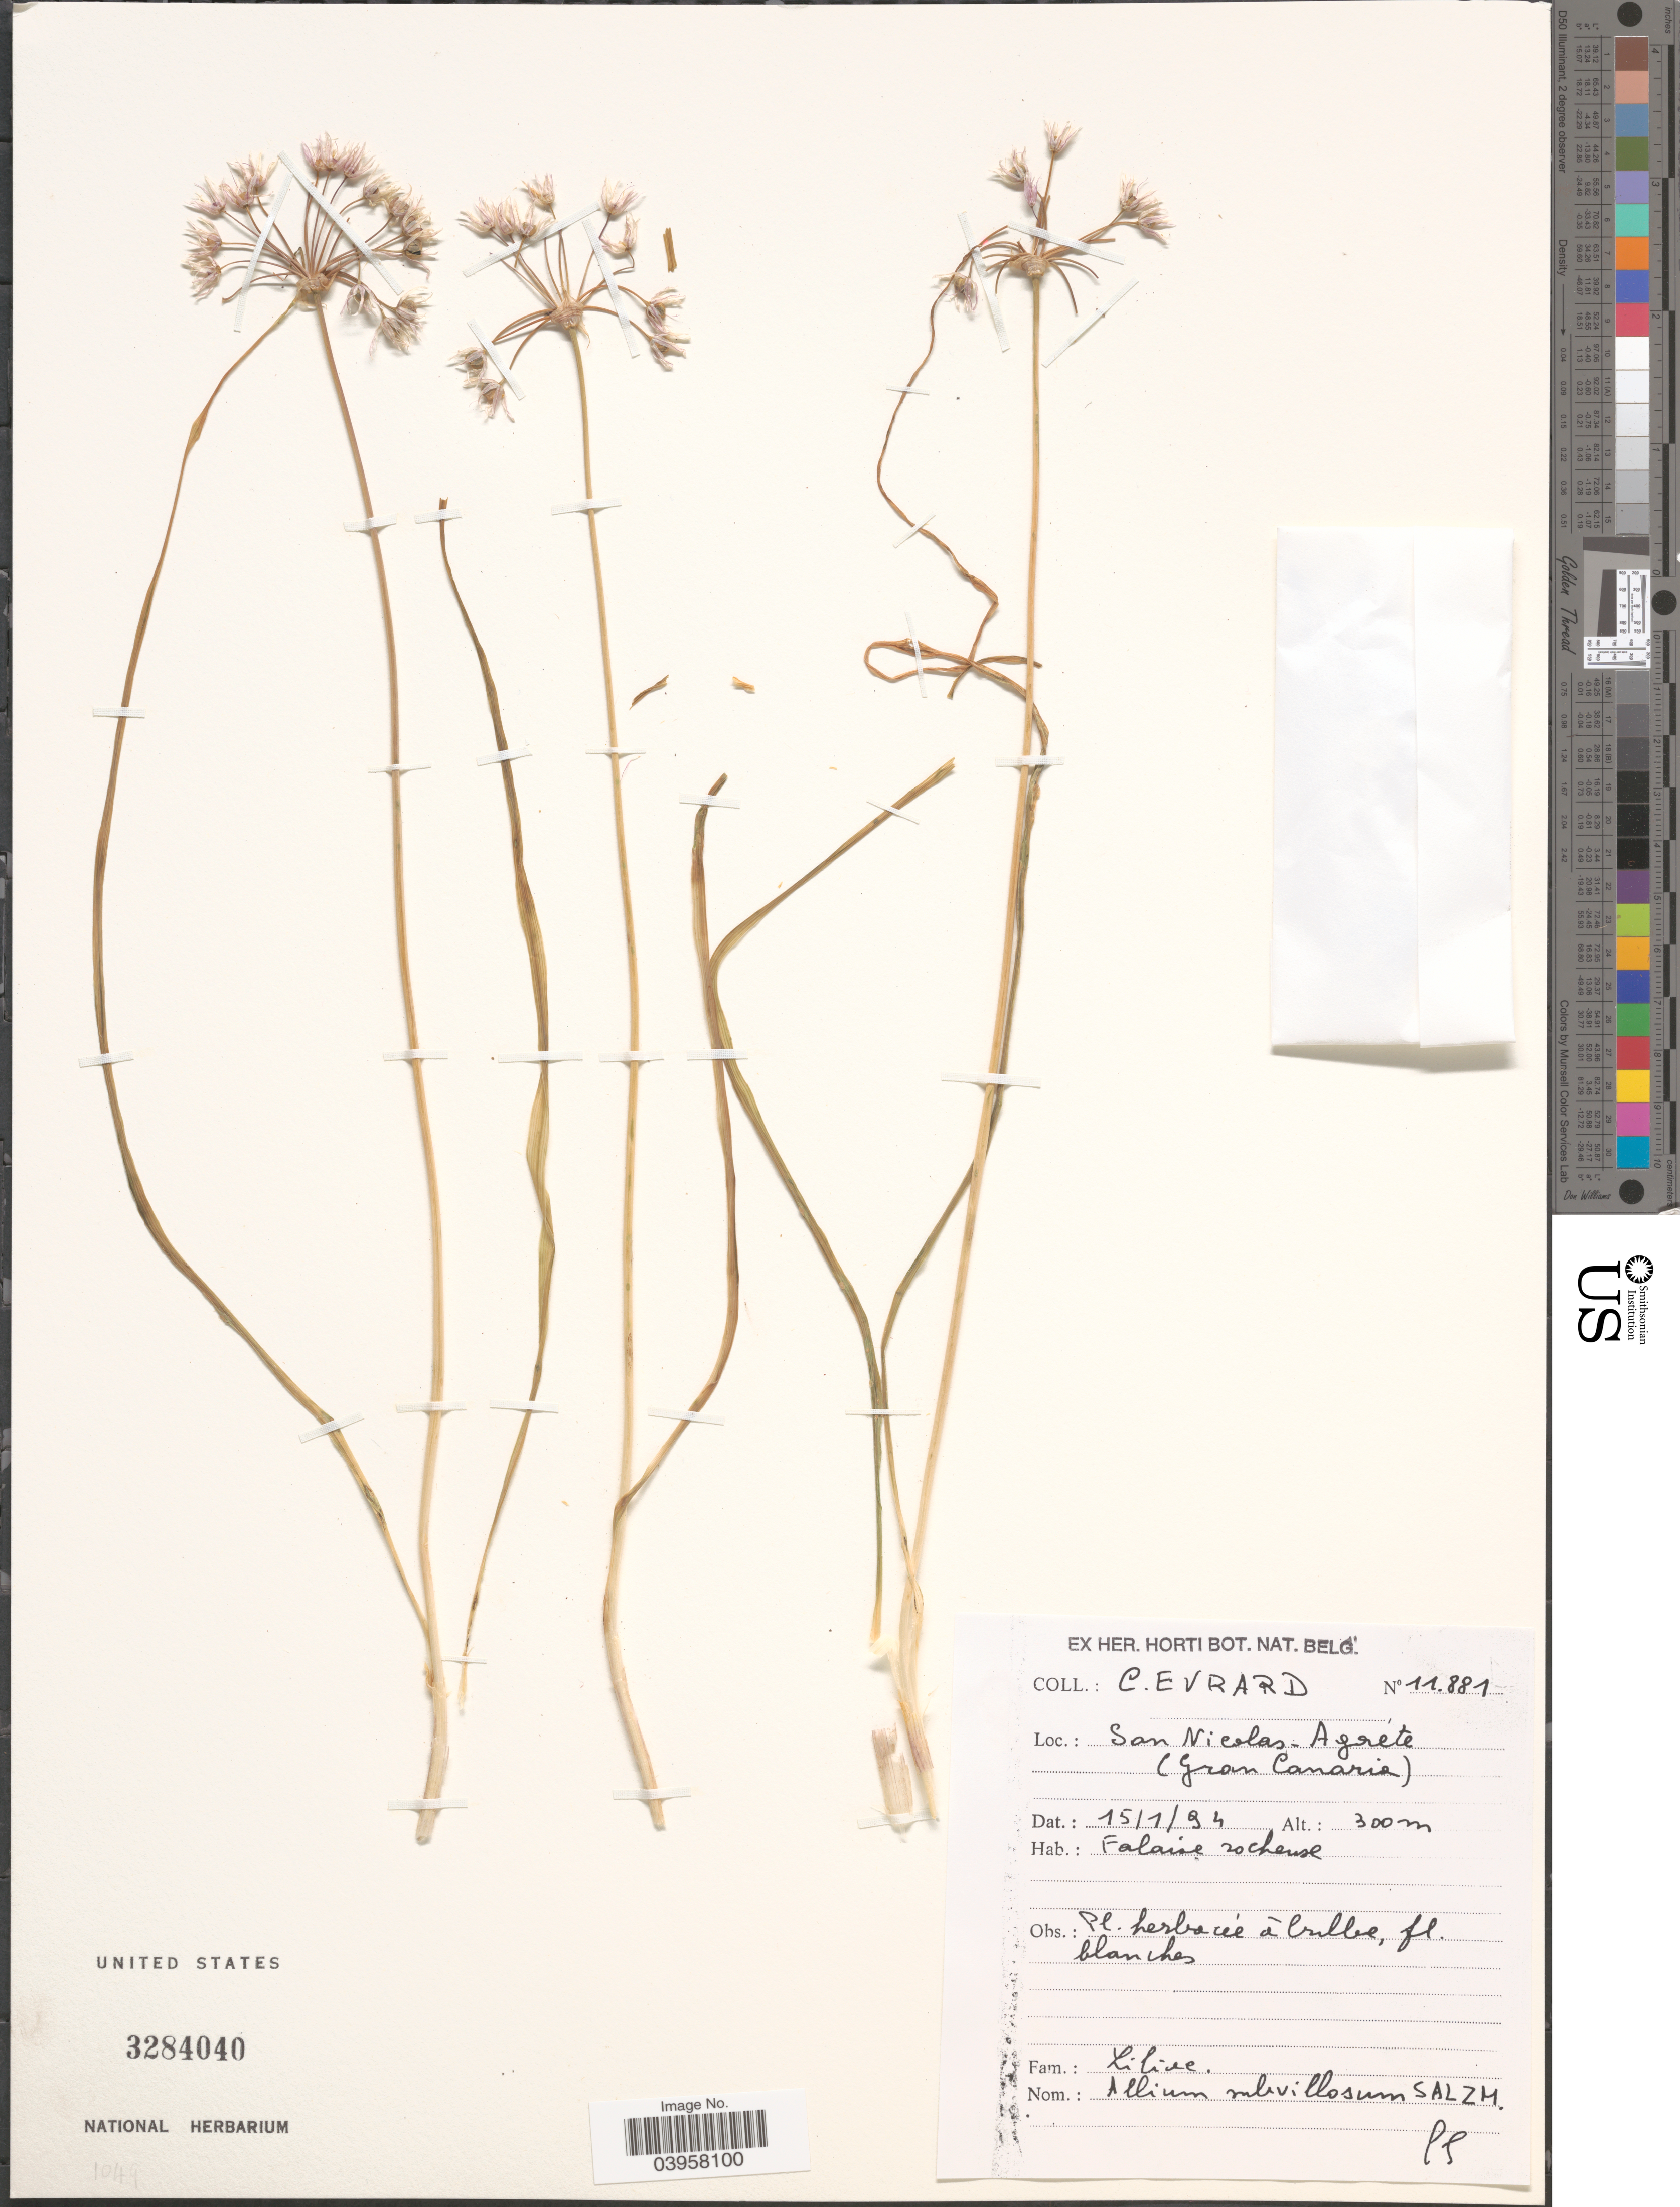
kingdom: Plantae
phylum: Tracheophyta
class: Liliopsida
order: Asparagales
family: Amaryllidaceae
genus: Allium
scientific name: Allium subvillosum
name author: Salzm. ex Schult. & Schult. f.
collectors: C. Evrard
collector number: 11881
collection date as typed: Transcribed d/m/y: 15/1/94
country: Spain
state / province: Canarias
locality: San Nicolas - Agaéte (Gran Canaria).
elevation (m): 300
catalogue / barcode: US 3284040